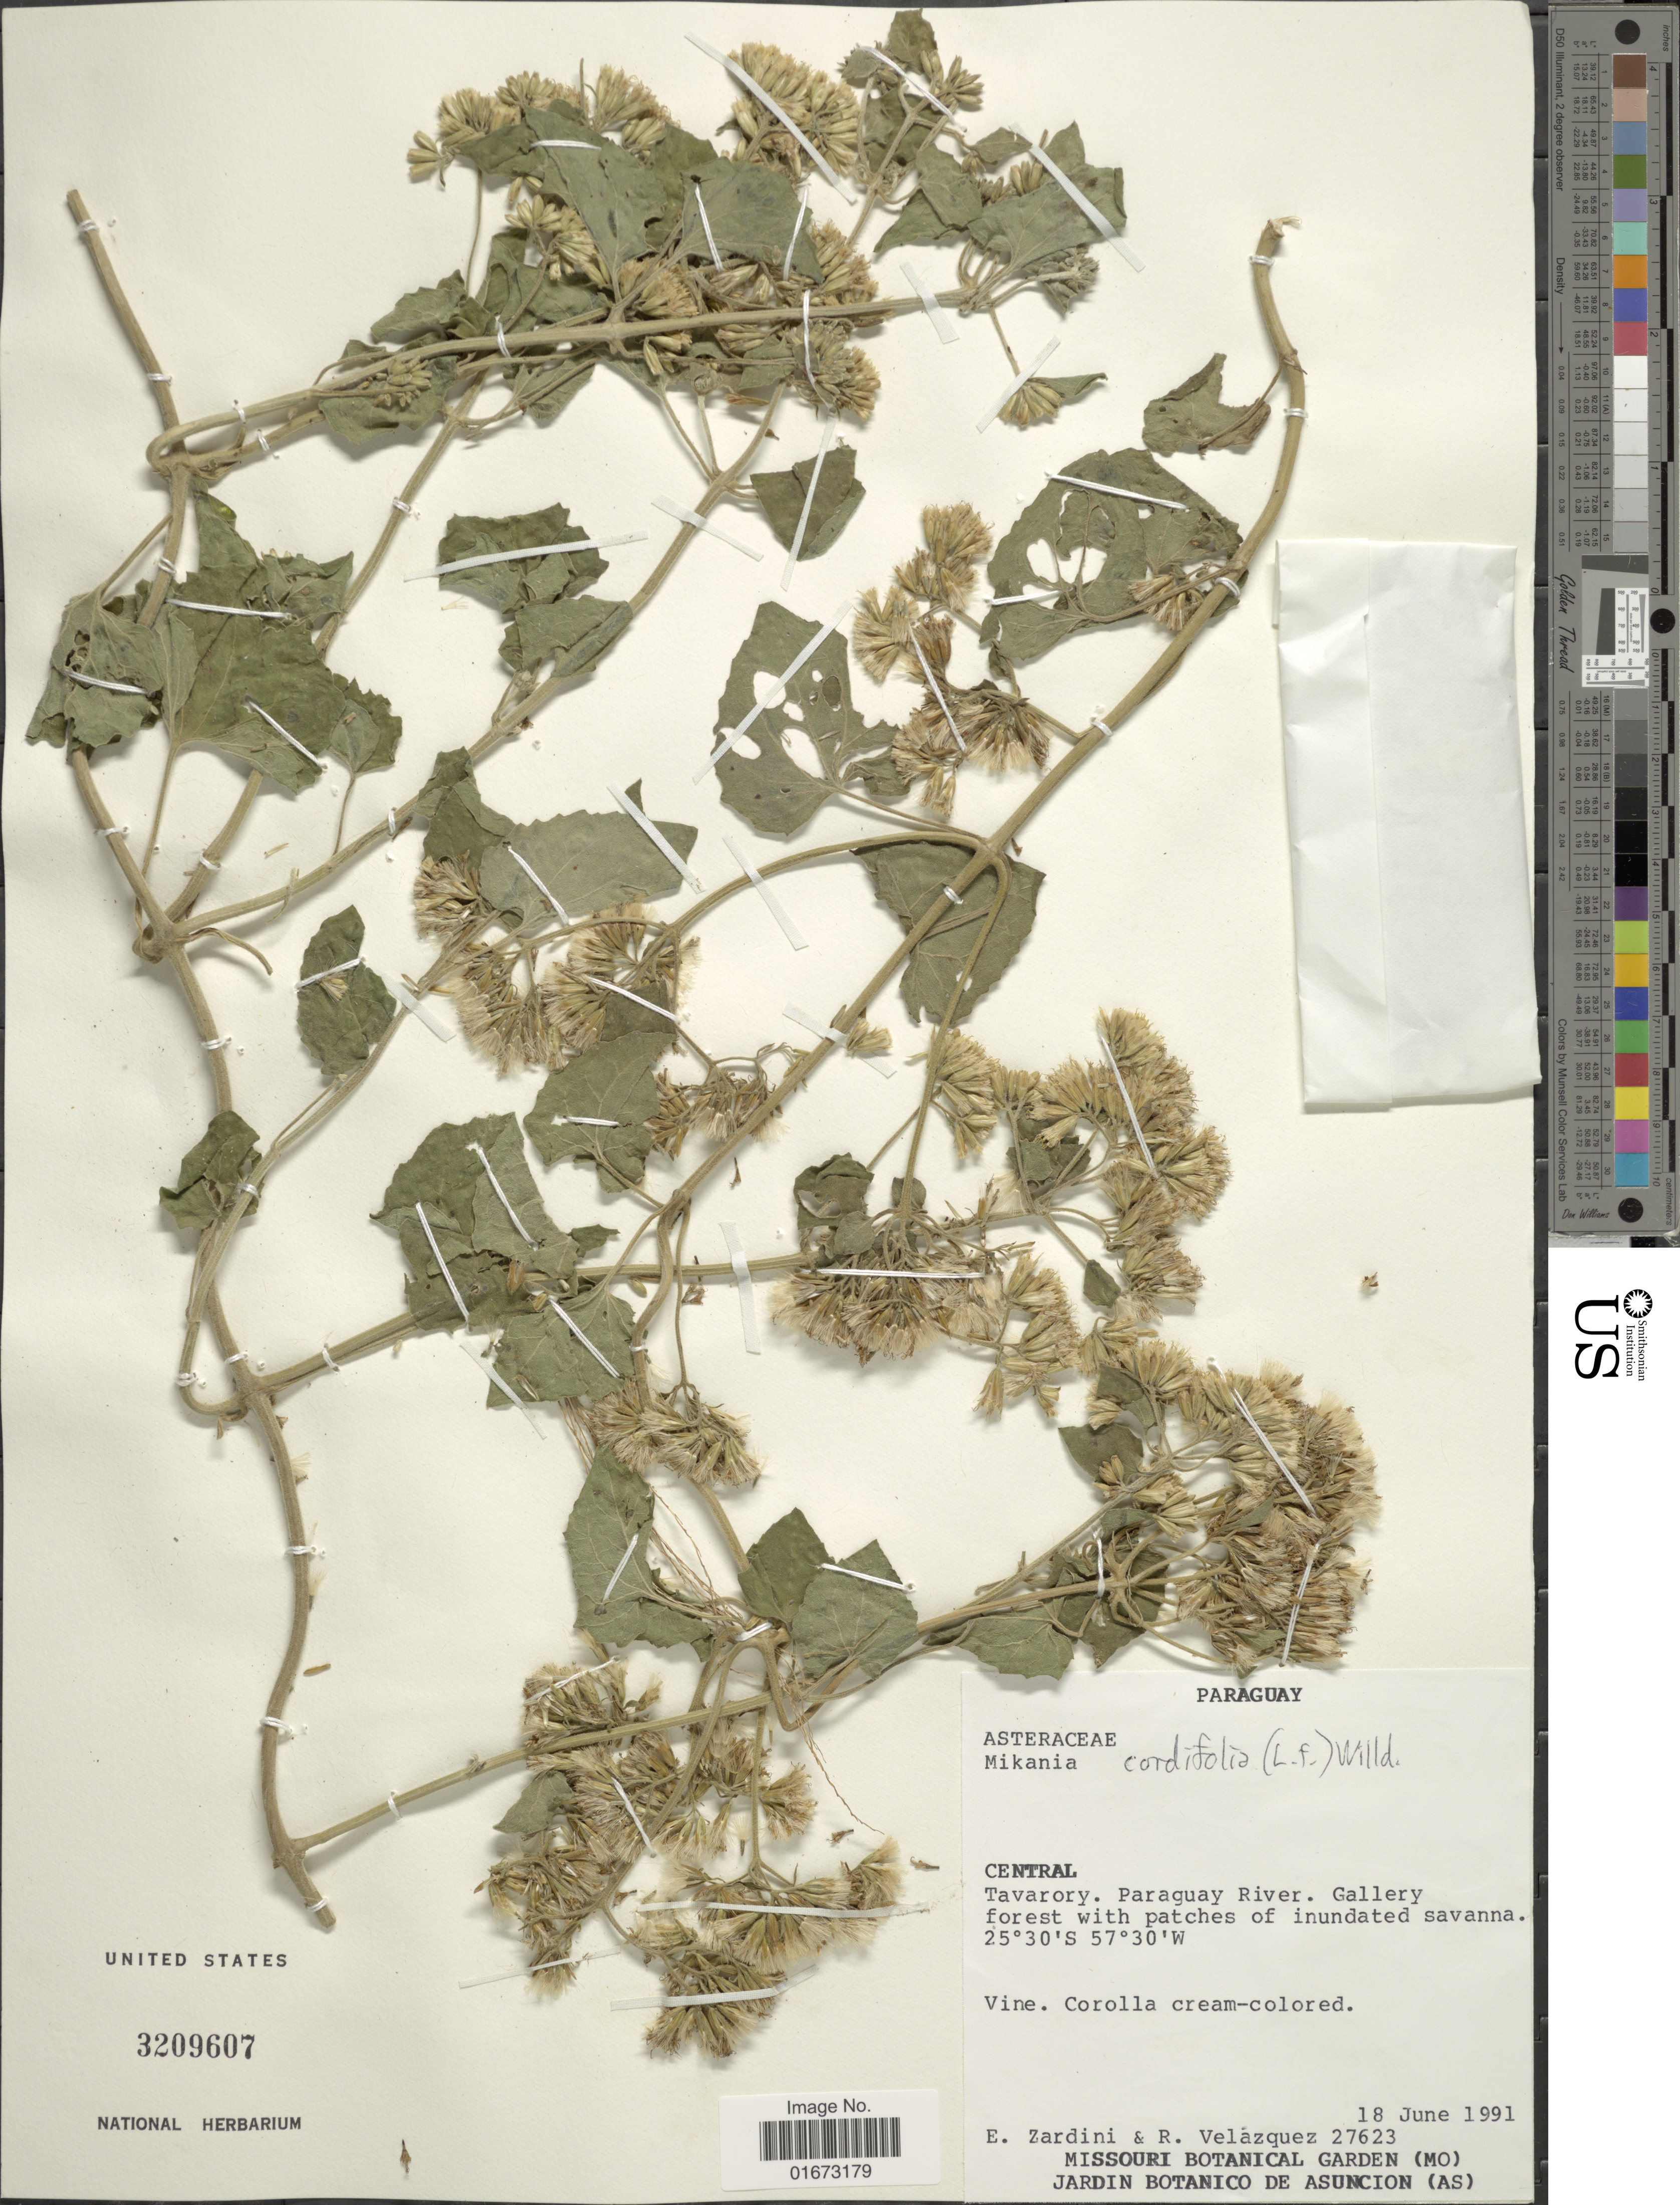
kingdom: Plantae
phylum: Tracheophyta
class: Magnoliopsida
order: Asterales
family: Asteraceae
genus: Mikania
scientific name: Mikania cordifolia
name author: Kunth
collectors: E. M. Zardini & R. Velasquez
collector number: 27623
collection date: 1991-06-18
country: Paraguay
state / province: Central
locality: Tavarory. Paraguay River. gallery forest with patches of inundated savanna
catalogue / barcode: US 3209607